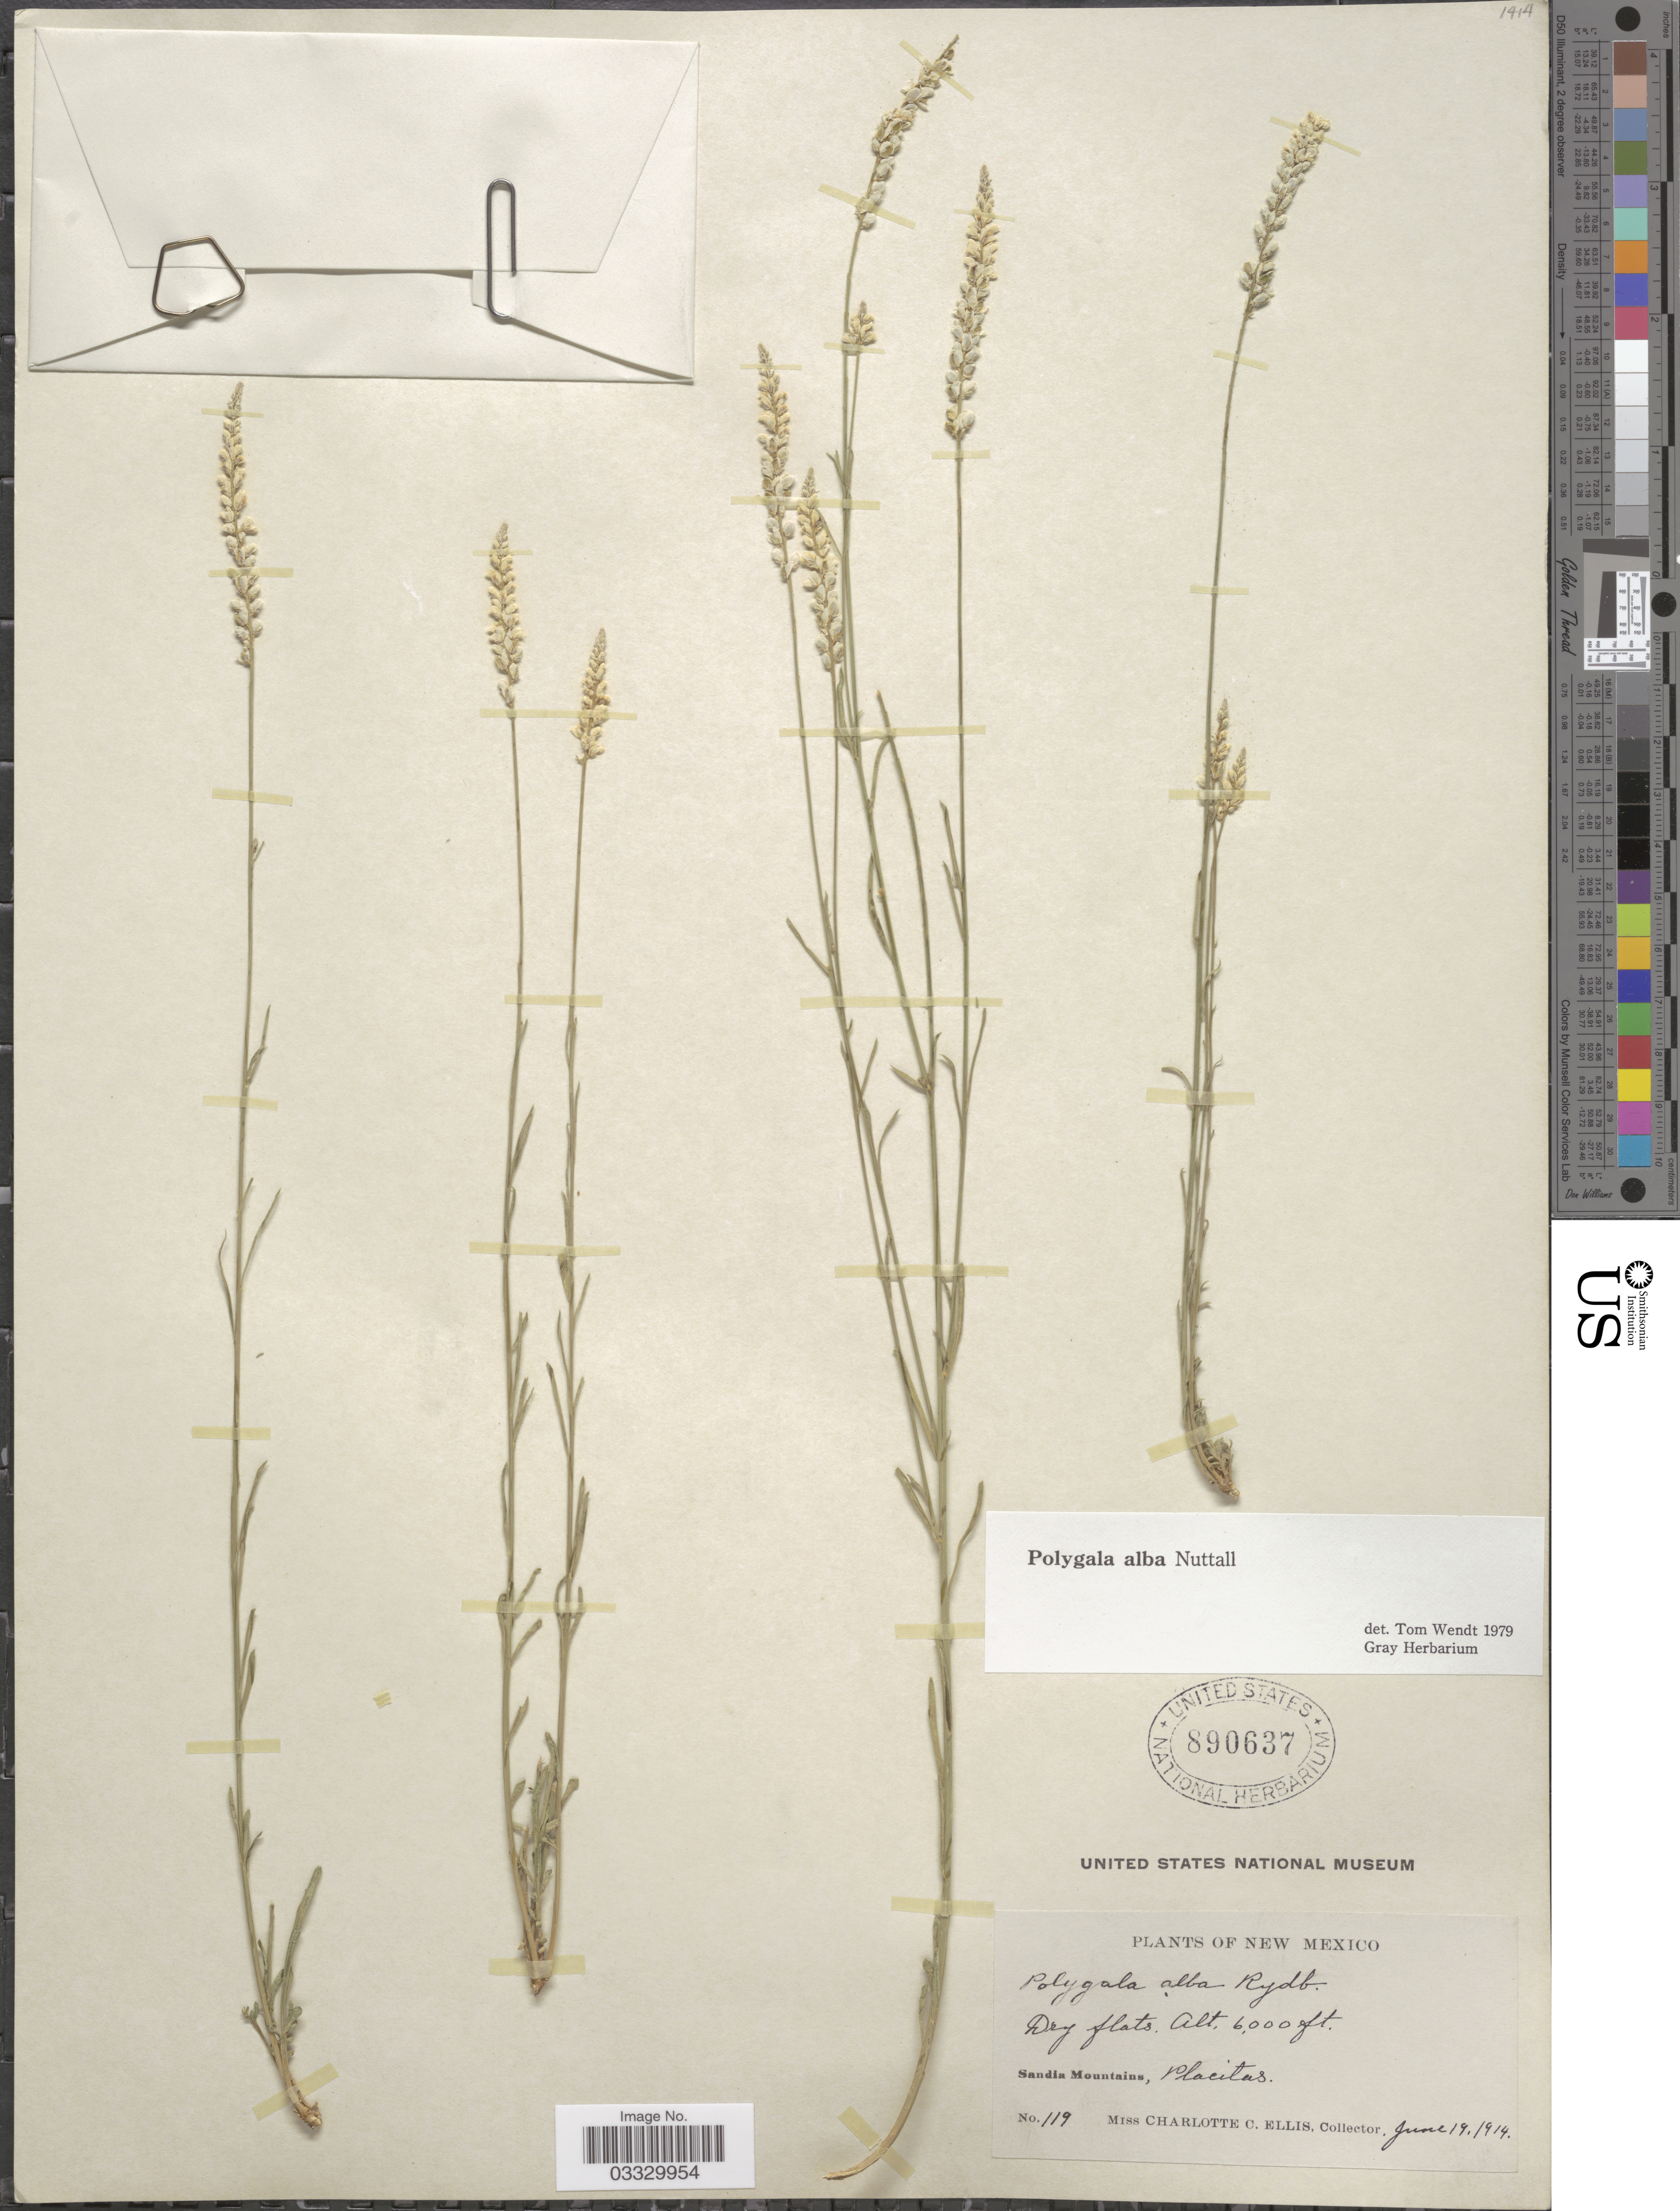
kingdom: Plantae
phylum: Tracheophyta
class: Magnoliopsida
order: Fabales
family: Polygalaceae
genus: Polygala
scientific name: Polygala alba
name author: Nutt.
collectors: C. C. Ellis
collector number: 119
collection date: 1914-06-19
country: United States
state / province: New Mexico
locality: Sandia Mountains, Placitas.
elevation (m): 1829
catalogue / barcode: US 890637